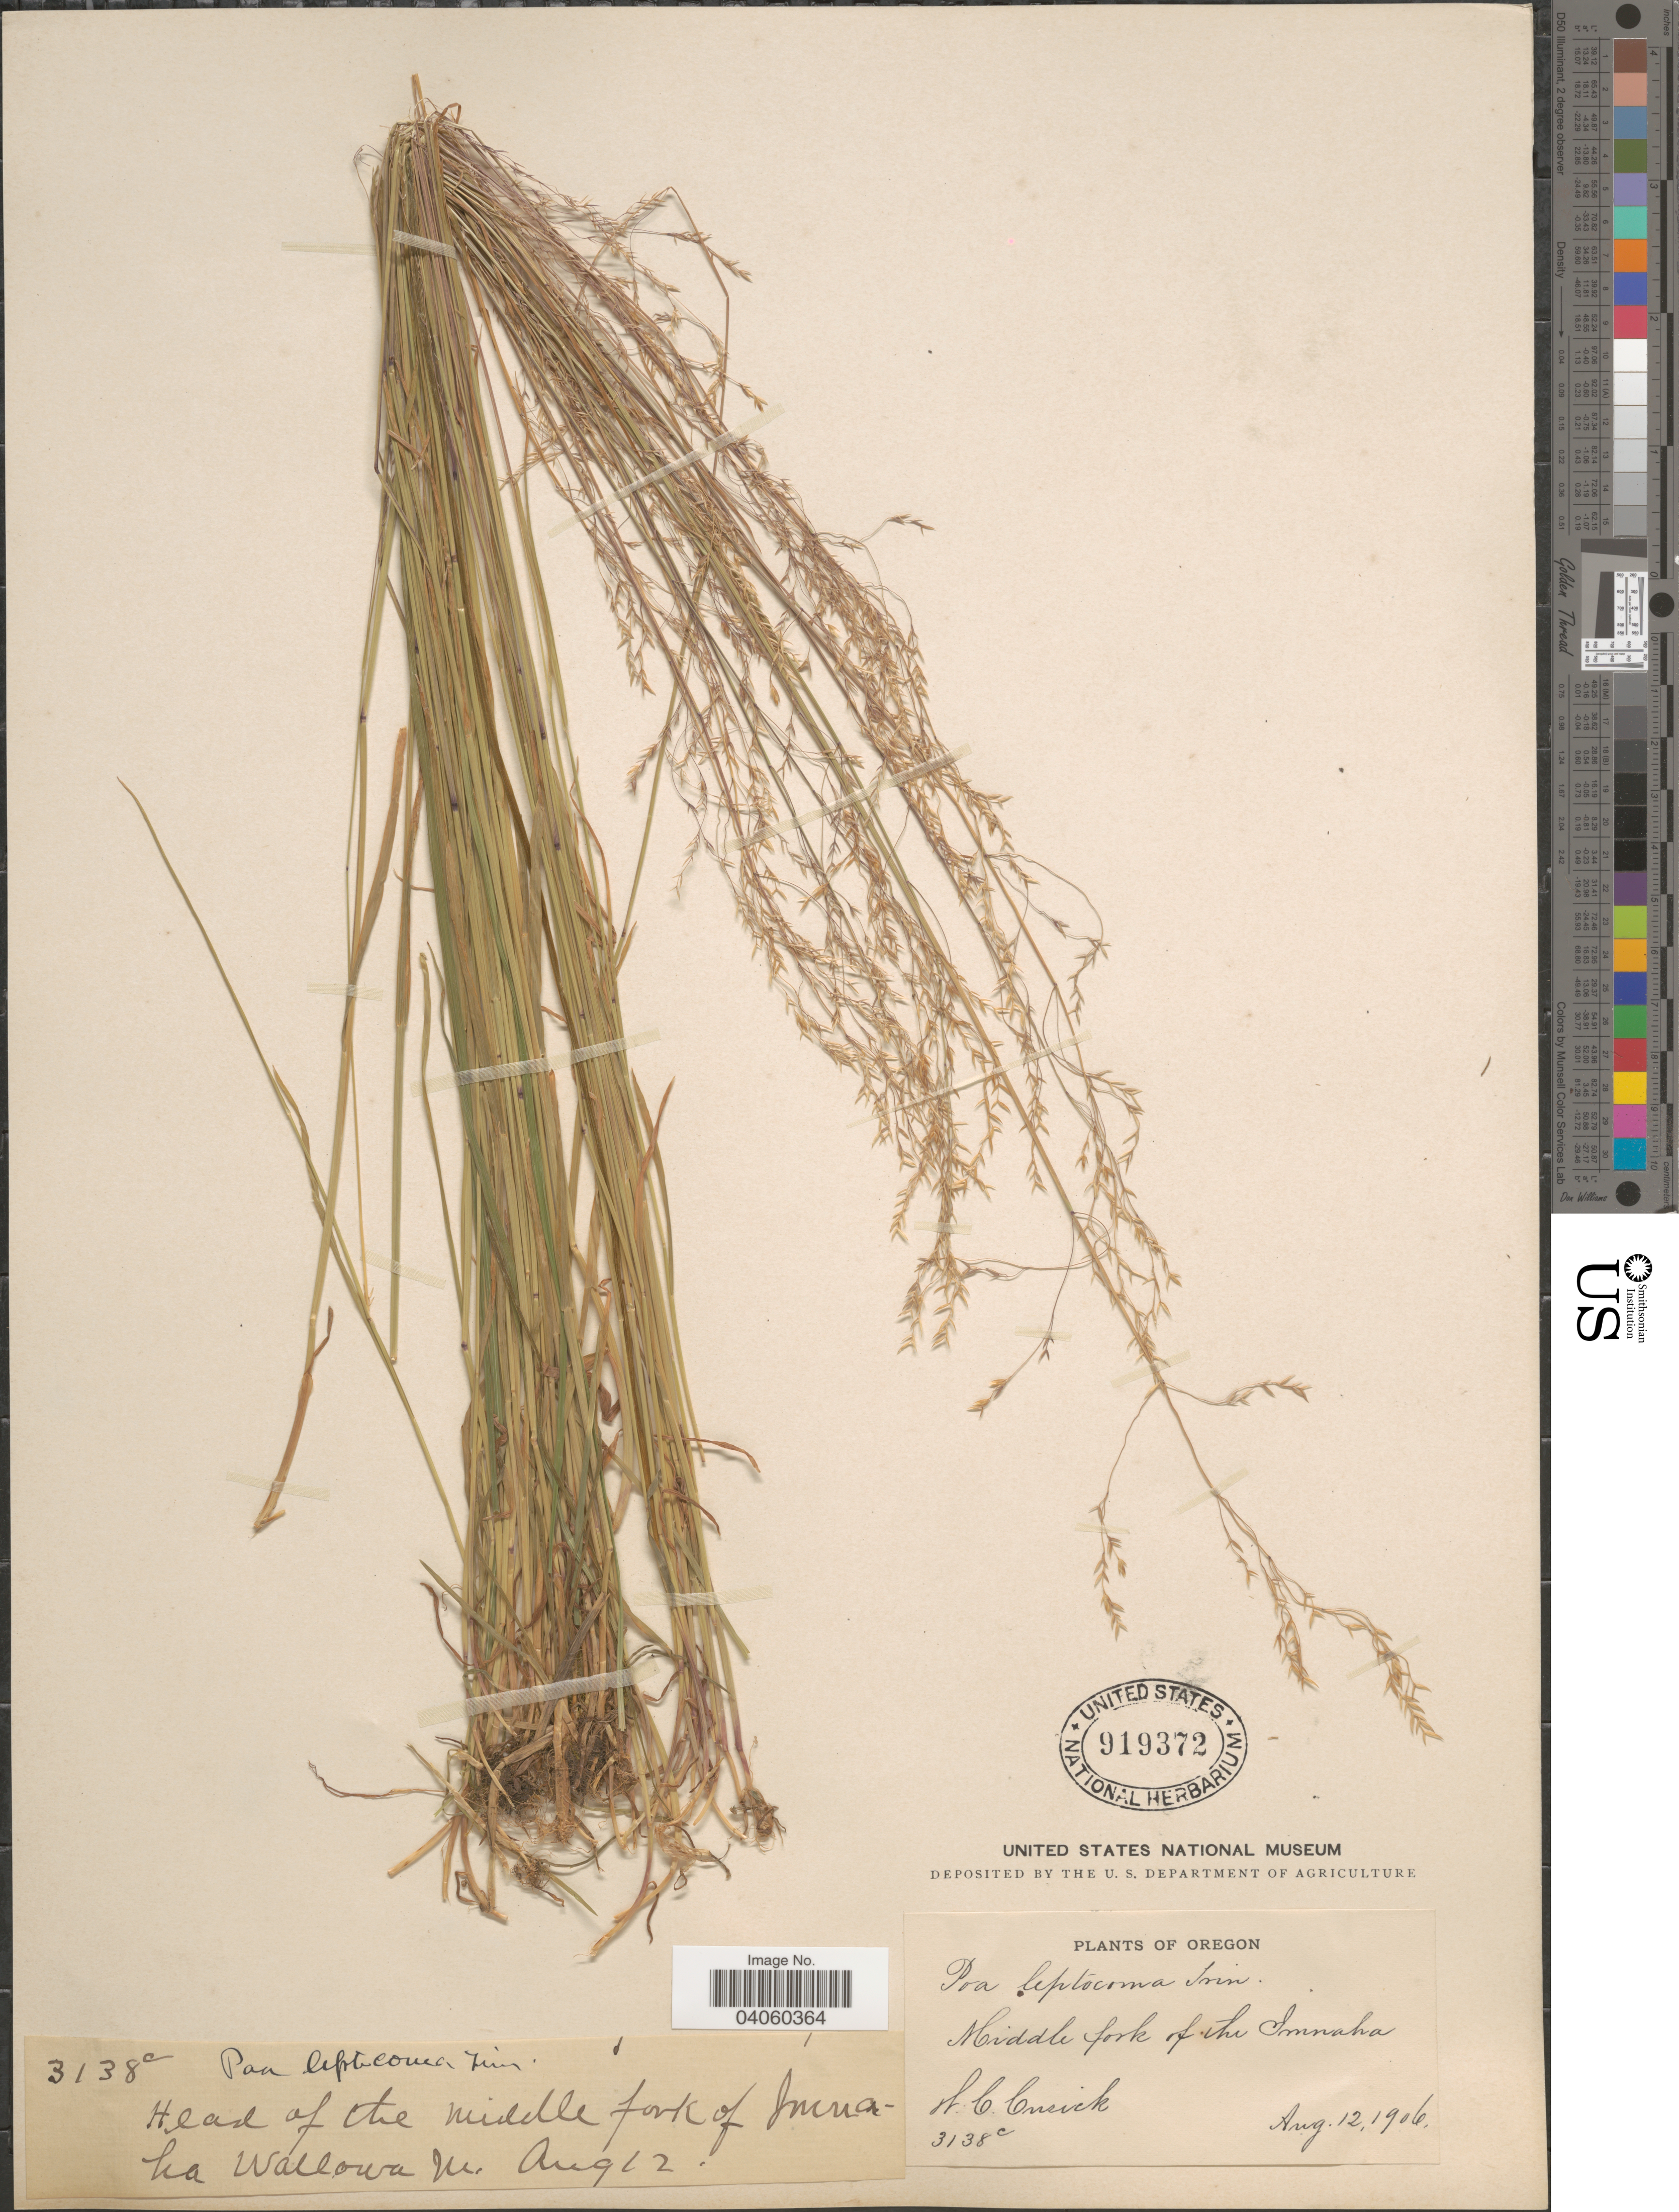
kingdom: Plantae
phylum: Tracheophyta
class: Liliopsida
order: Poales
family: Poaceae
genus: Poa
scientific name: Poa leptocoma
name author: Trin.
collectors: W. C. Cusick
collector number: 3138c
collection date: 1906-08-12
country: United States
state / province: Oregon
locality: Head of the Middle Fork of Imnaha Wallowa Mts. Middle fork of the Imnaha.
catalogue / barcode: US 919372